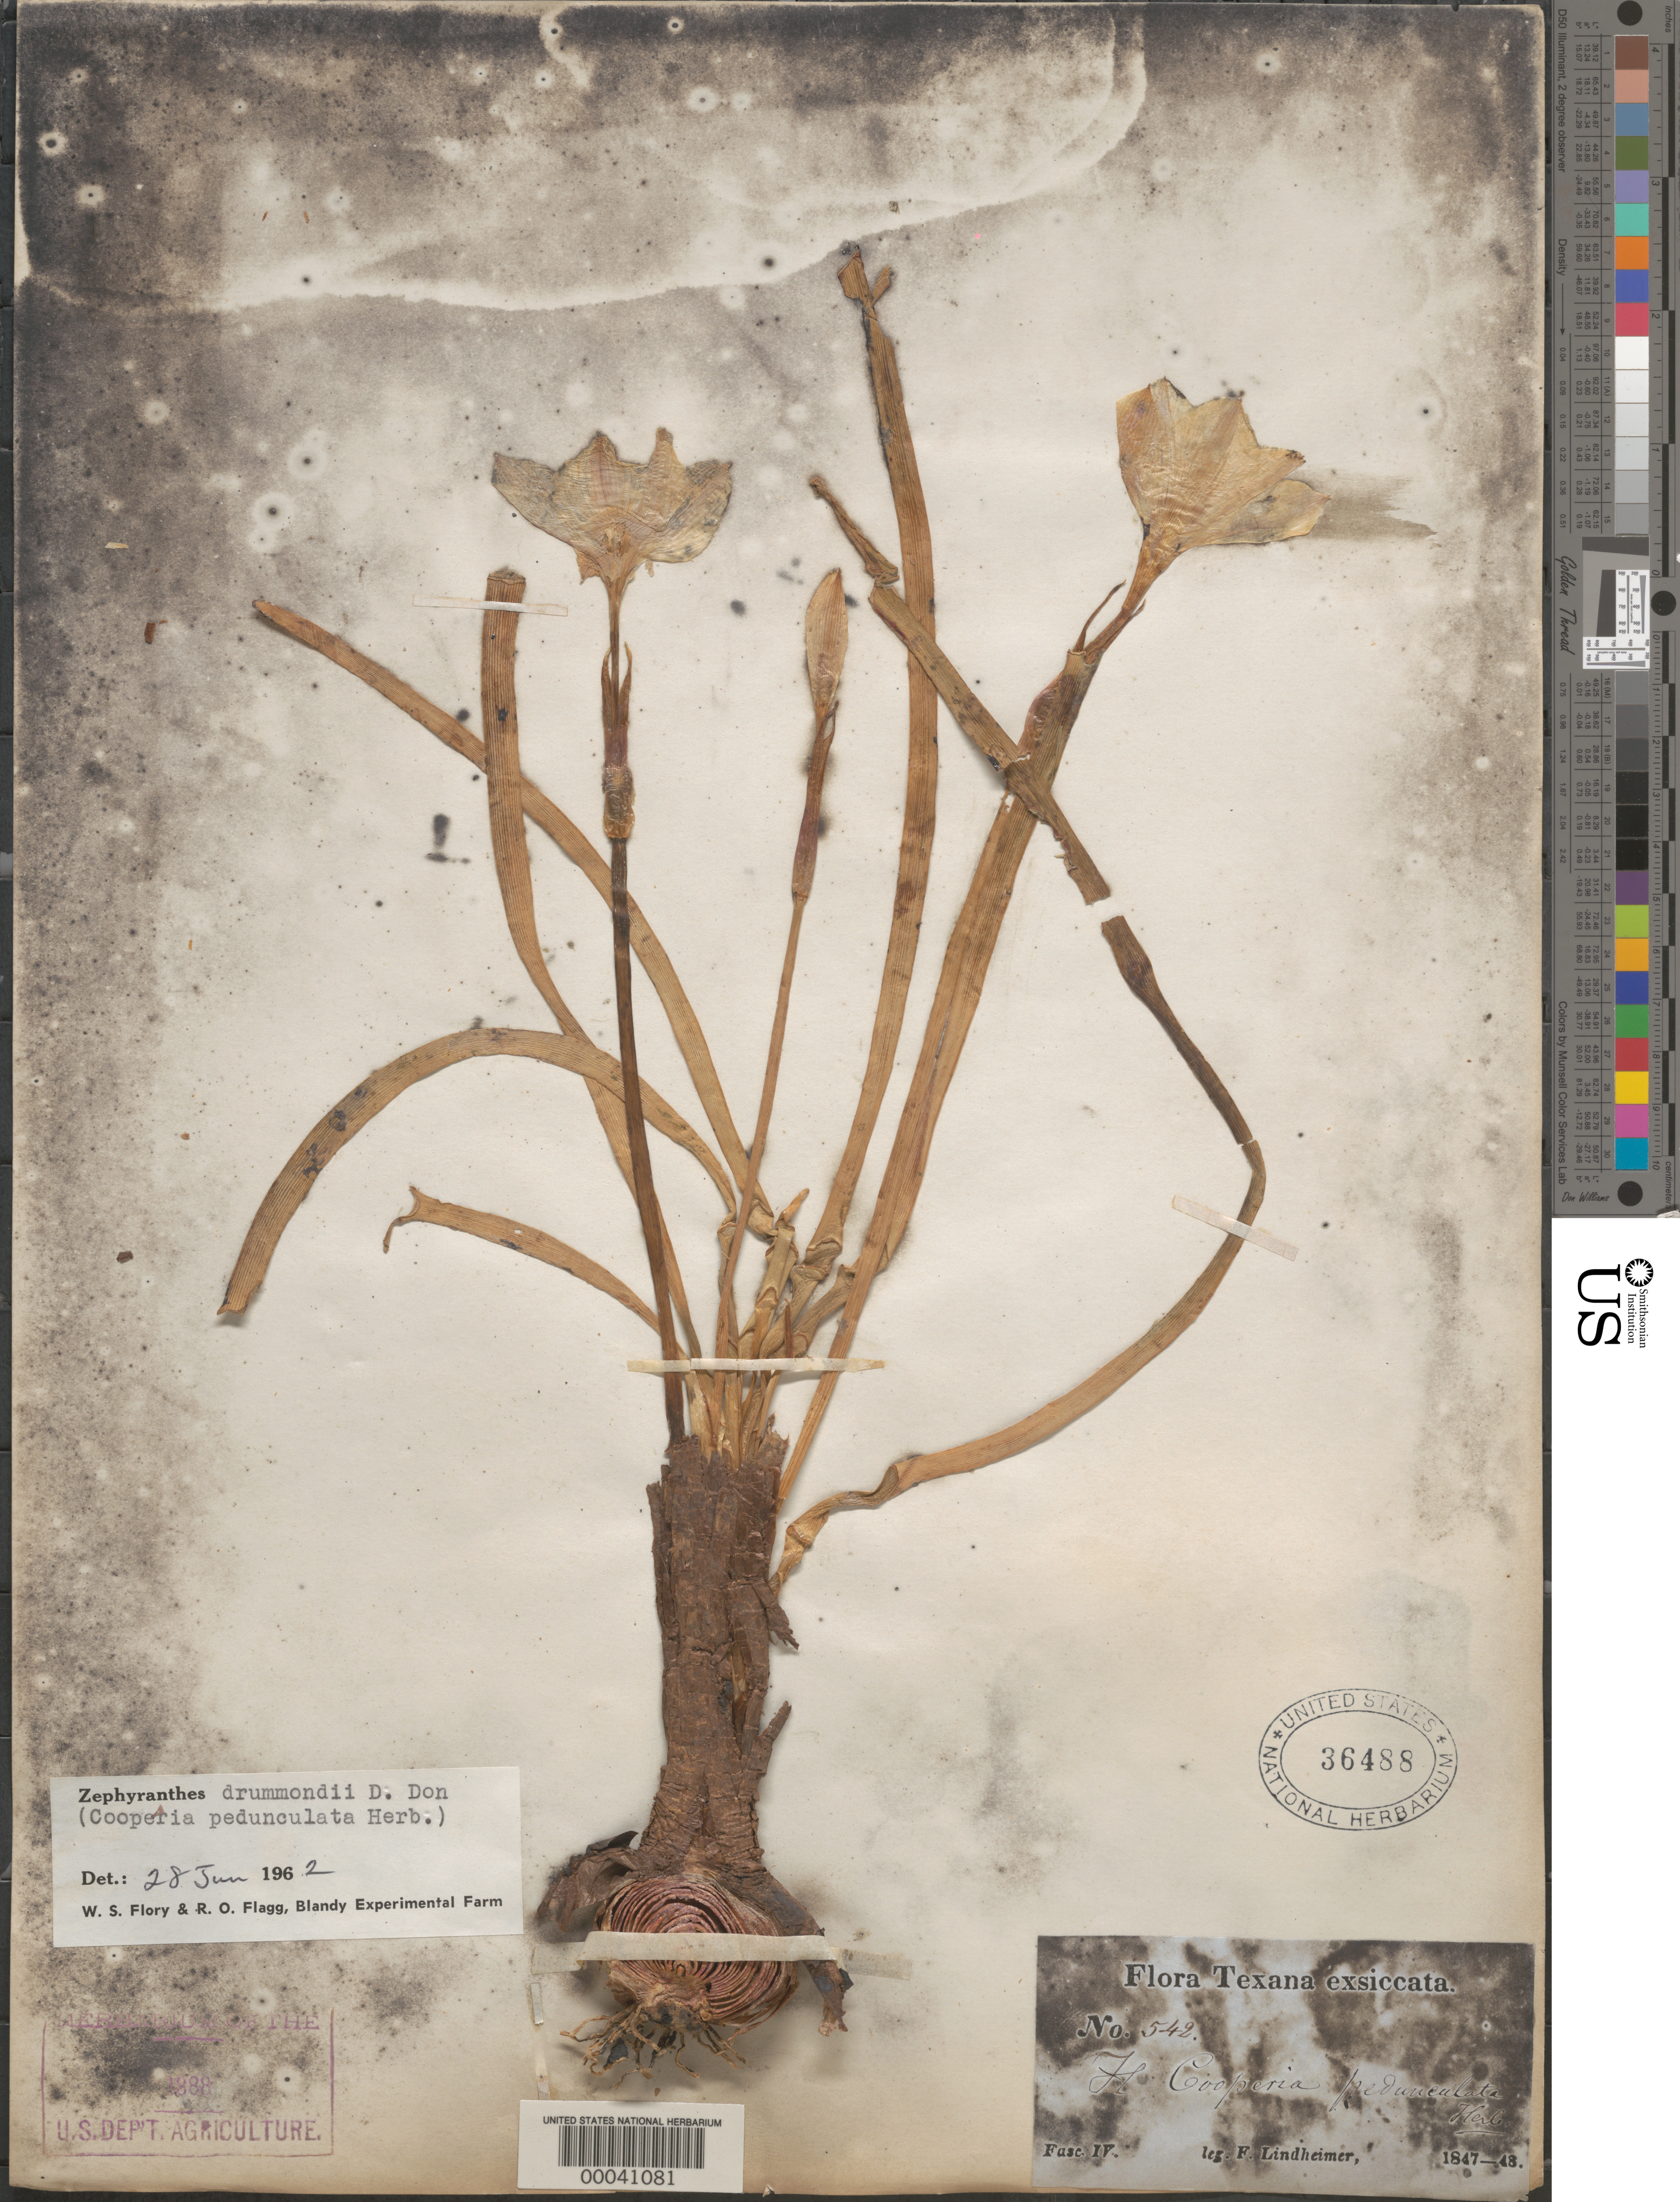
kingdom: Plantae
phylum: Tracheophyta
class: Liliopsida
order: Asparagales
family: Amaryllidaceae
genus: Zephyranthes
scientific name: Zephyranthes drummondii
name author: D. Don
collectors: F. J. Lindheimer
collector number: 542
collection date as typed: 1847 to -- -- 1848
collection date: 1847/1848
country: United States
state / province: Texas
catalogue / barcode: US 36488